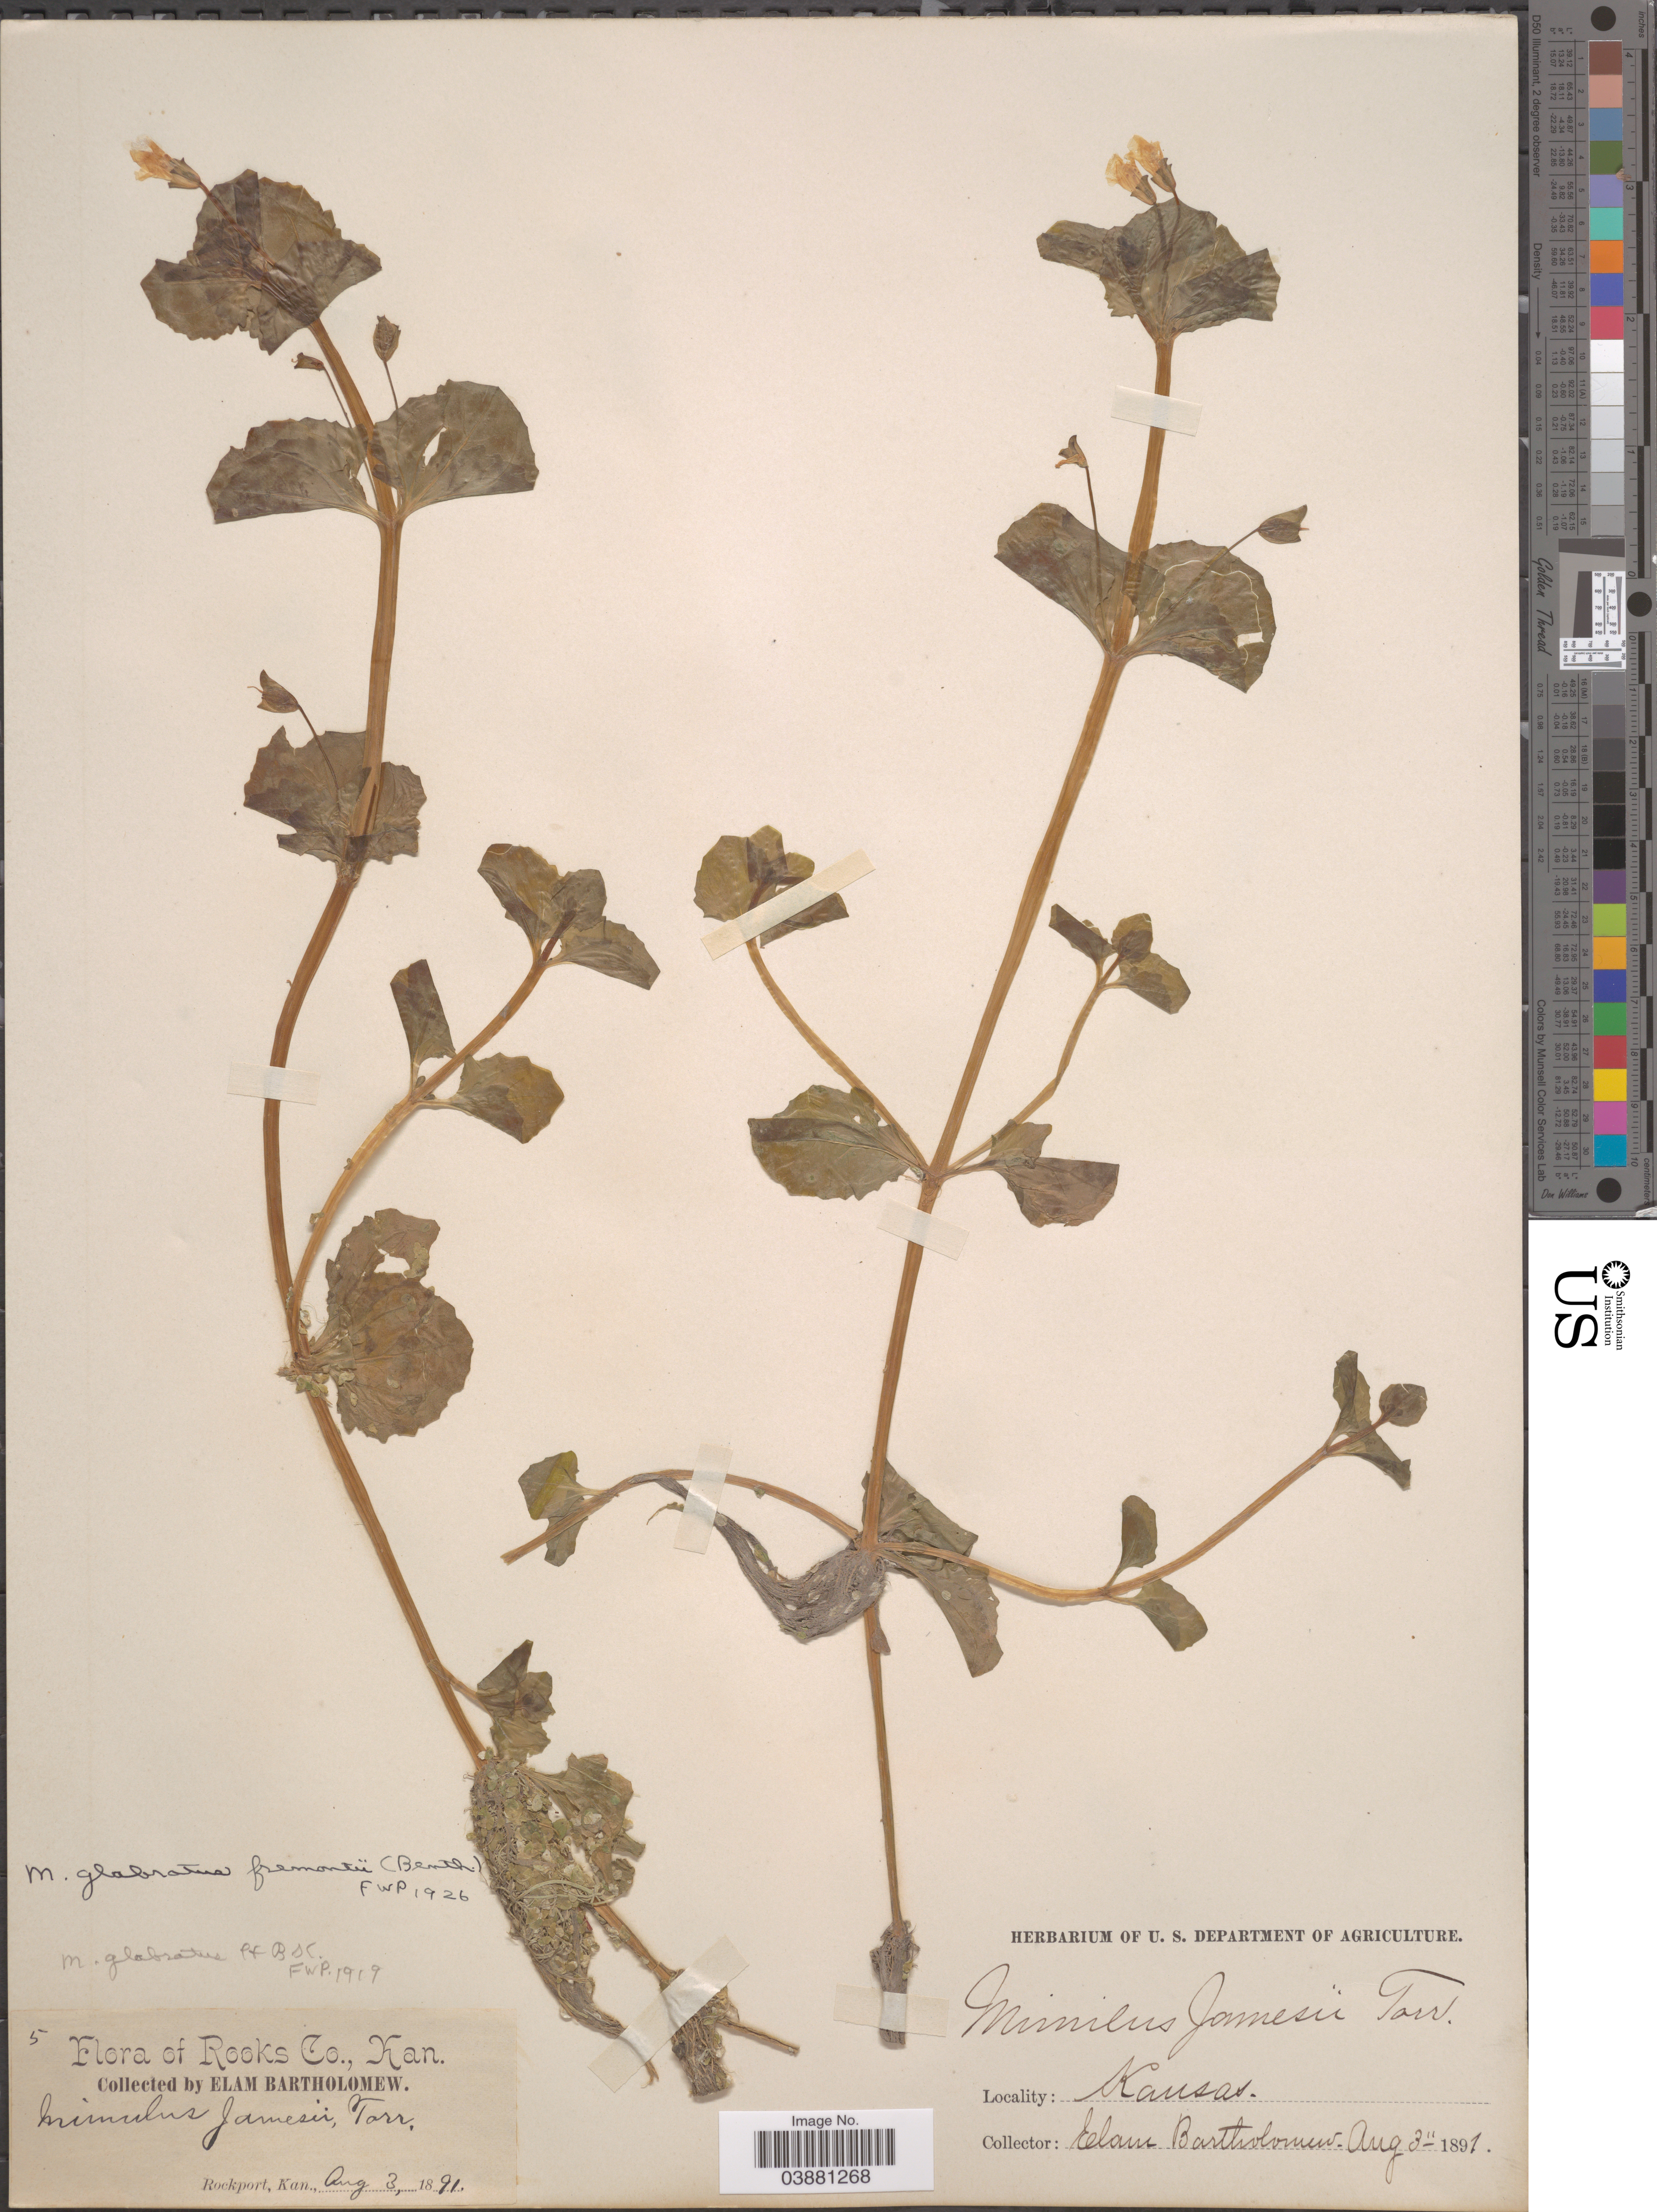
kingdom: Plantae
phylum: Tracheophyta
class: Magnoliopsida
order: Lamiales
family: Phrymaceae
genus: Mimulus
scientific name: Mimulus glabratus var. fremontii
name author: Kunth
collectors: E. Bartholomew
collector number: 5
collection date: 1891-08-03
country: United States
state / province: Kansas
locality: Rocks Co. Rockport.